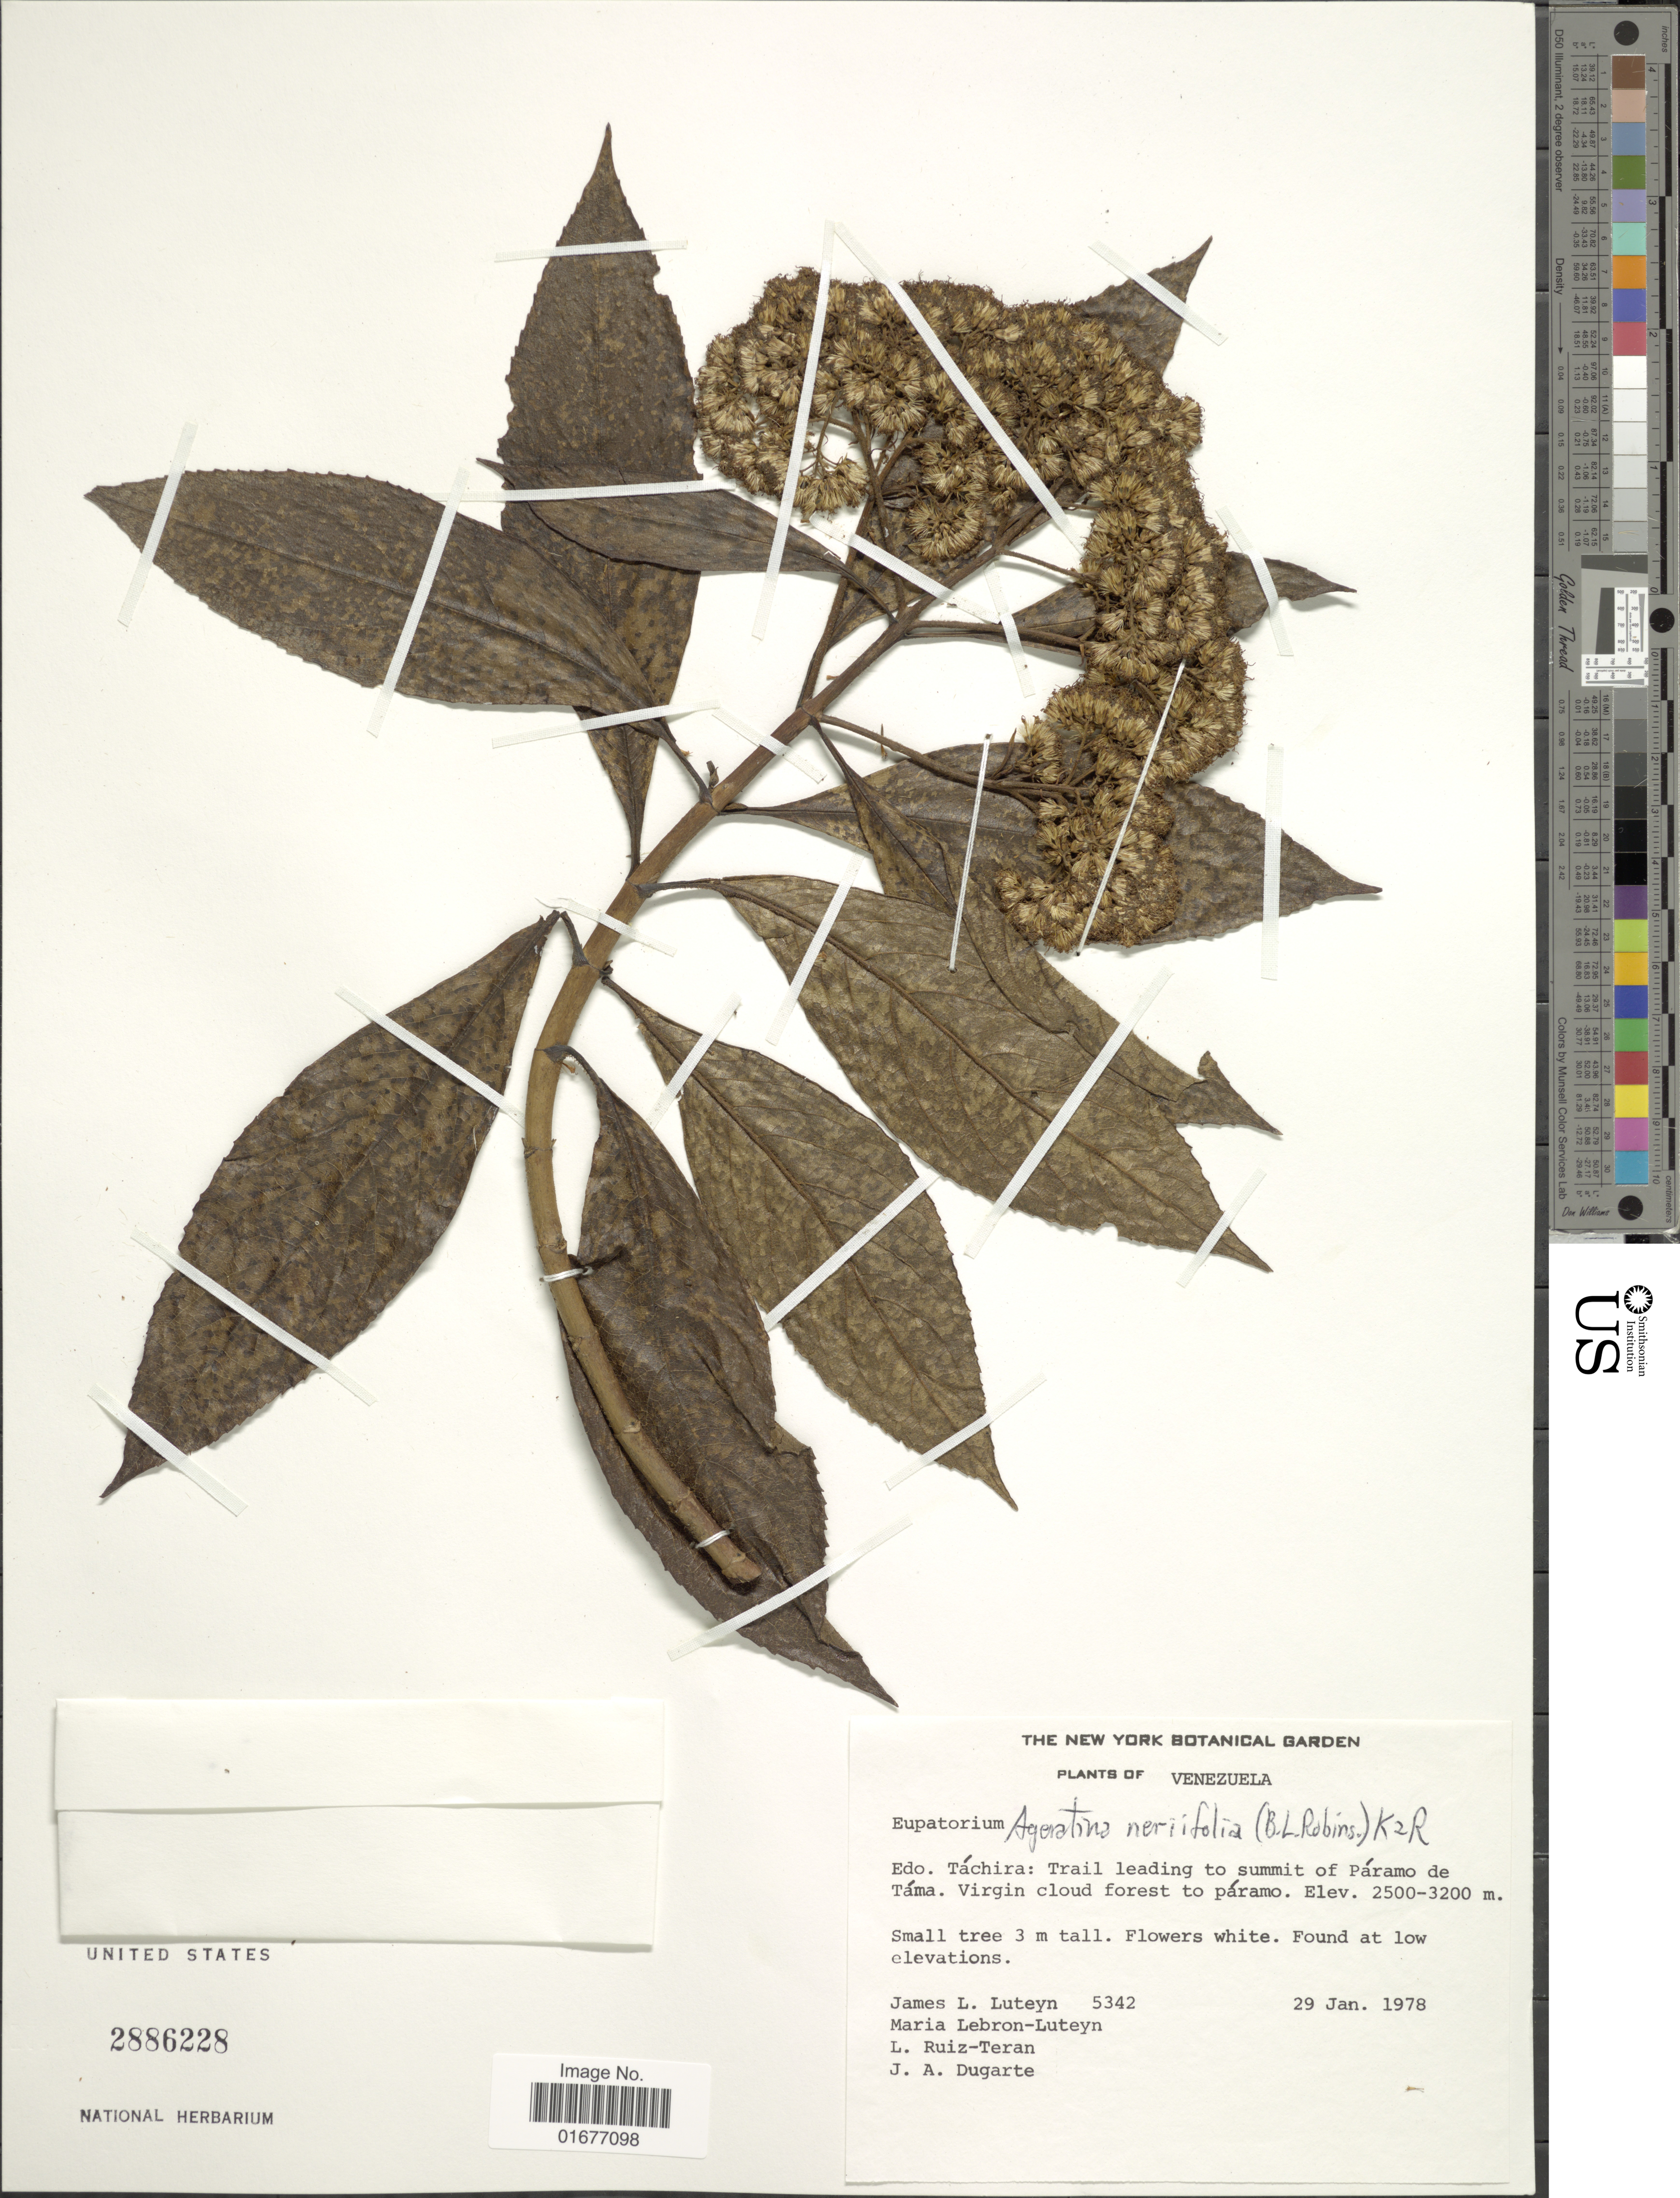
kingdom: Plantae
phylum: Tracheophyta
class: Magnoliopsida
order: Asterales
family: Asteraceae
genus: Ageratina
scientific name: Ageratina neriifolia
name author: (B.L. Rob.) R.M. King & H. Rob.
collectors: J. L. Luteyn, M. L. Lebrón-Luteyn, L. E. Ruíz-Terán & J. Dugarte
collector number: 5342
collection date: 1978-01-29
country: Venezuela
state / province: Tachira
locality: Edo. Tachira: Trail leading to summit of Paramo de Tama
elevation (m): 2500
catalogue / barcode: US 2886228